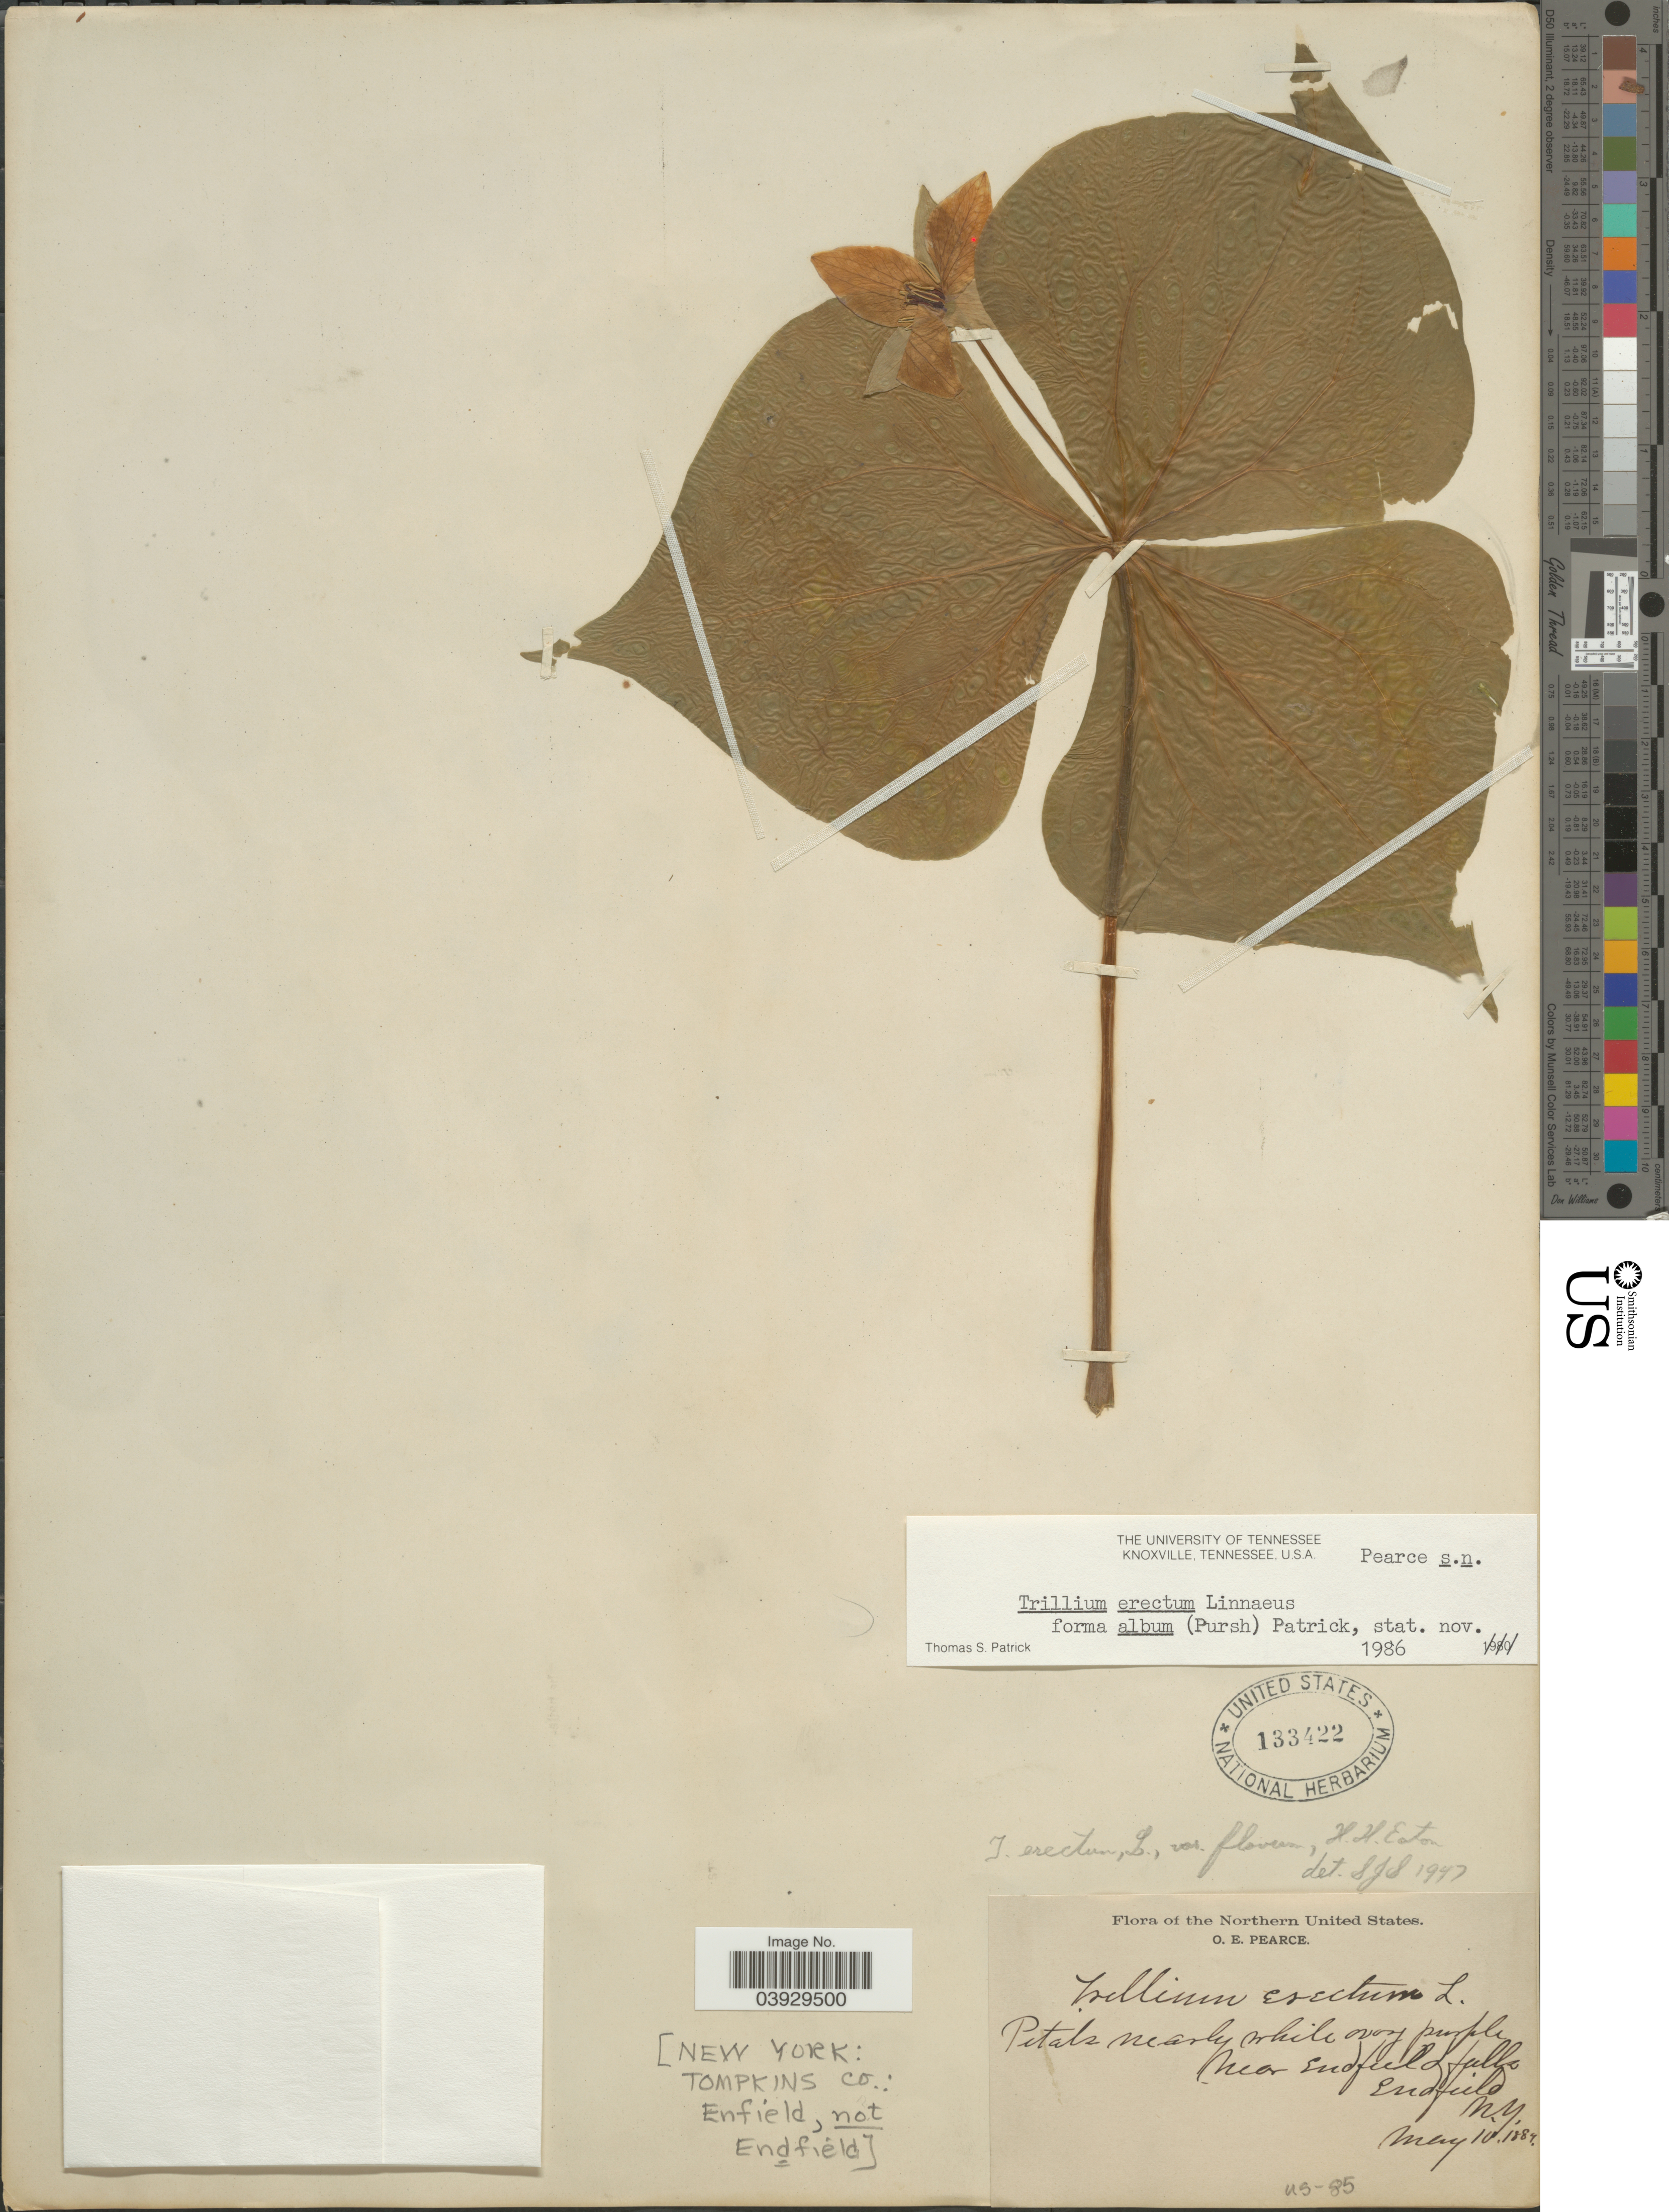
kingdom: Plantae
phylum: Tracheophyta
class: Liliopsida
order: Liliales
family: Melanthiaceae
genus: Trillium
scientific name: Trillium erectum var. album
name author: (Michx.) Pursh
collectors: O. E. Pearce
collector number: US-85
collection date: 1884-05-10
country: United States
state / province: New York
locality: The Northern United States. Near Endfield falls. Endfield. Tomkins Co.: Enfield, not Endfield.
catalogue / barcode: US 133422